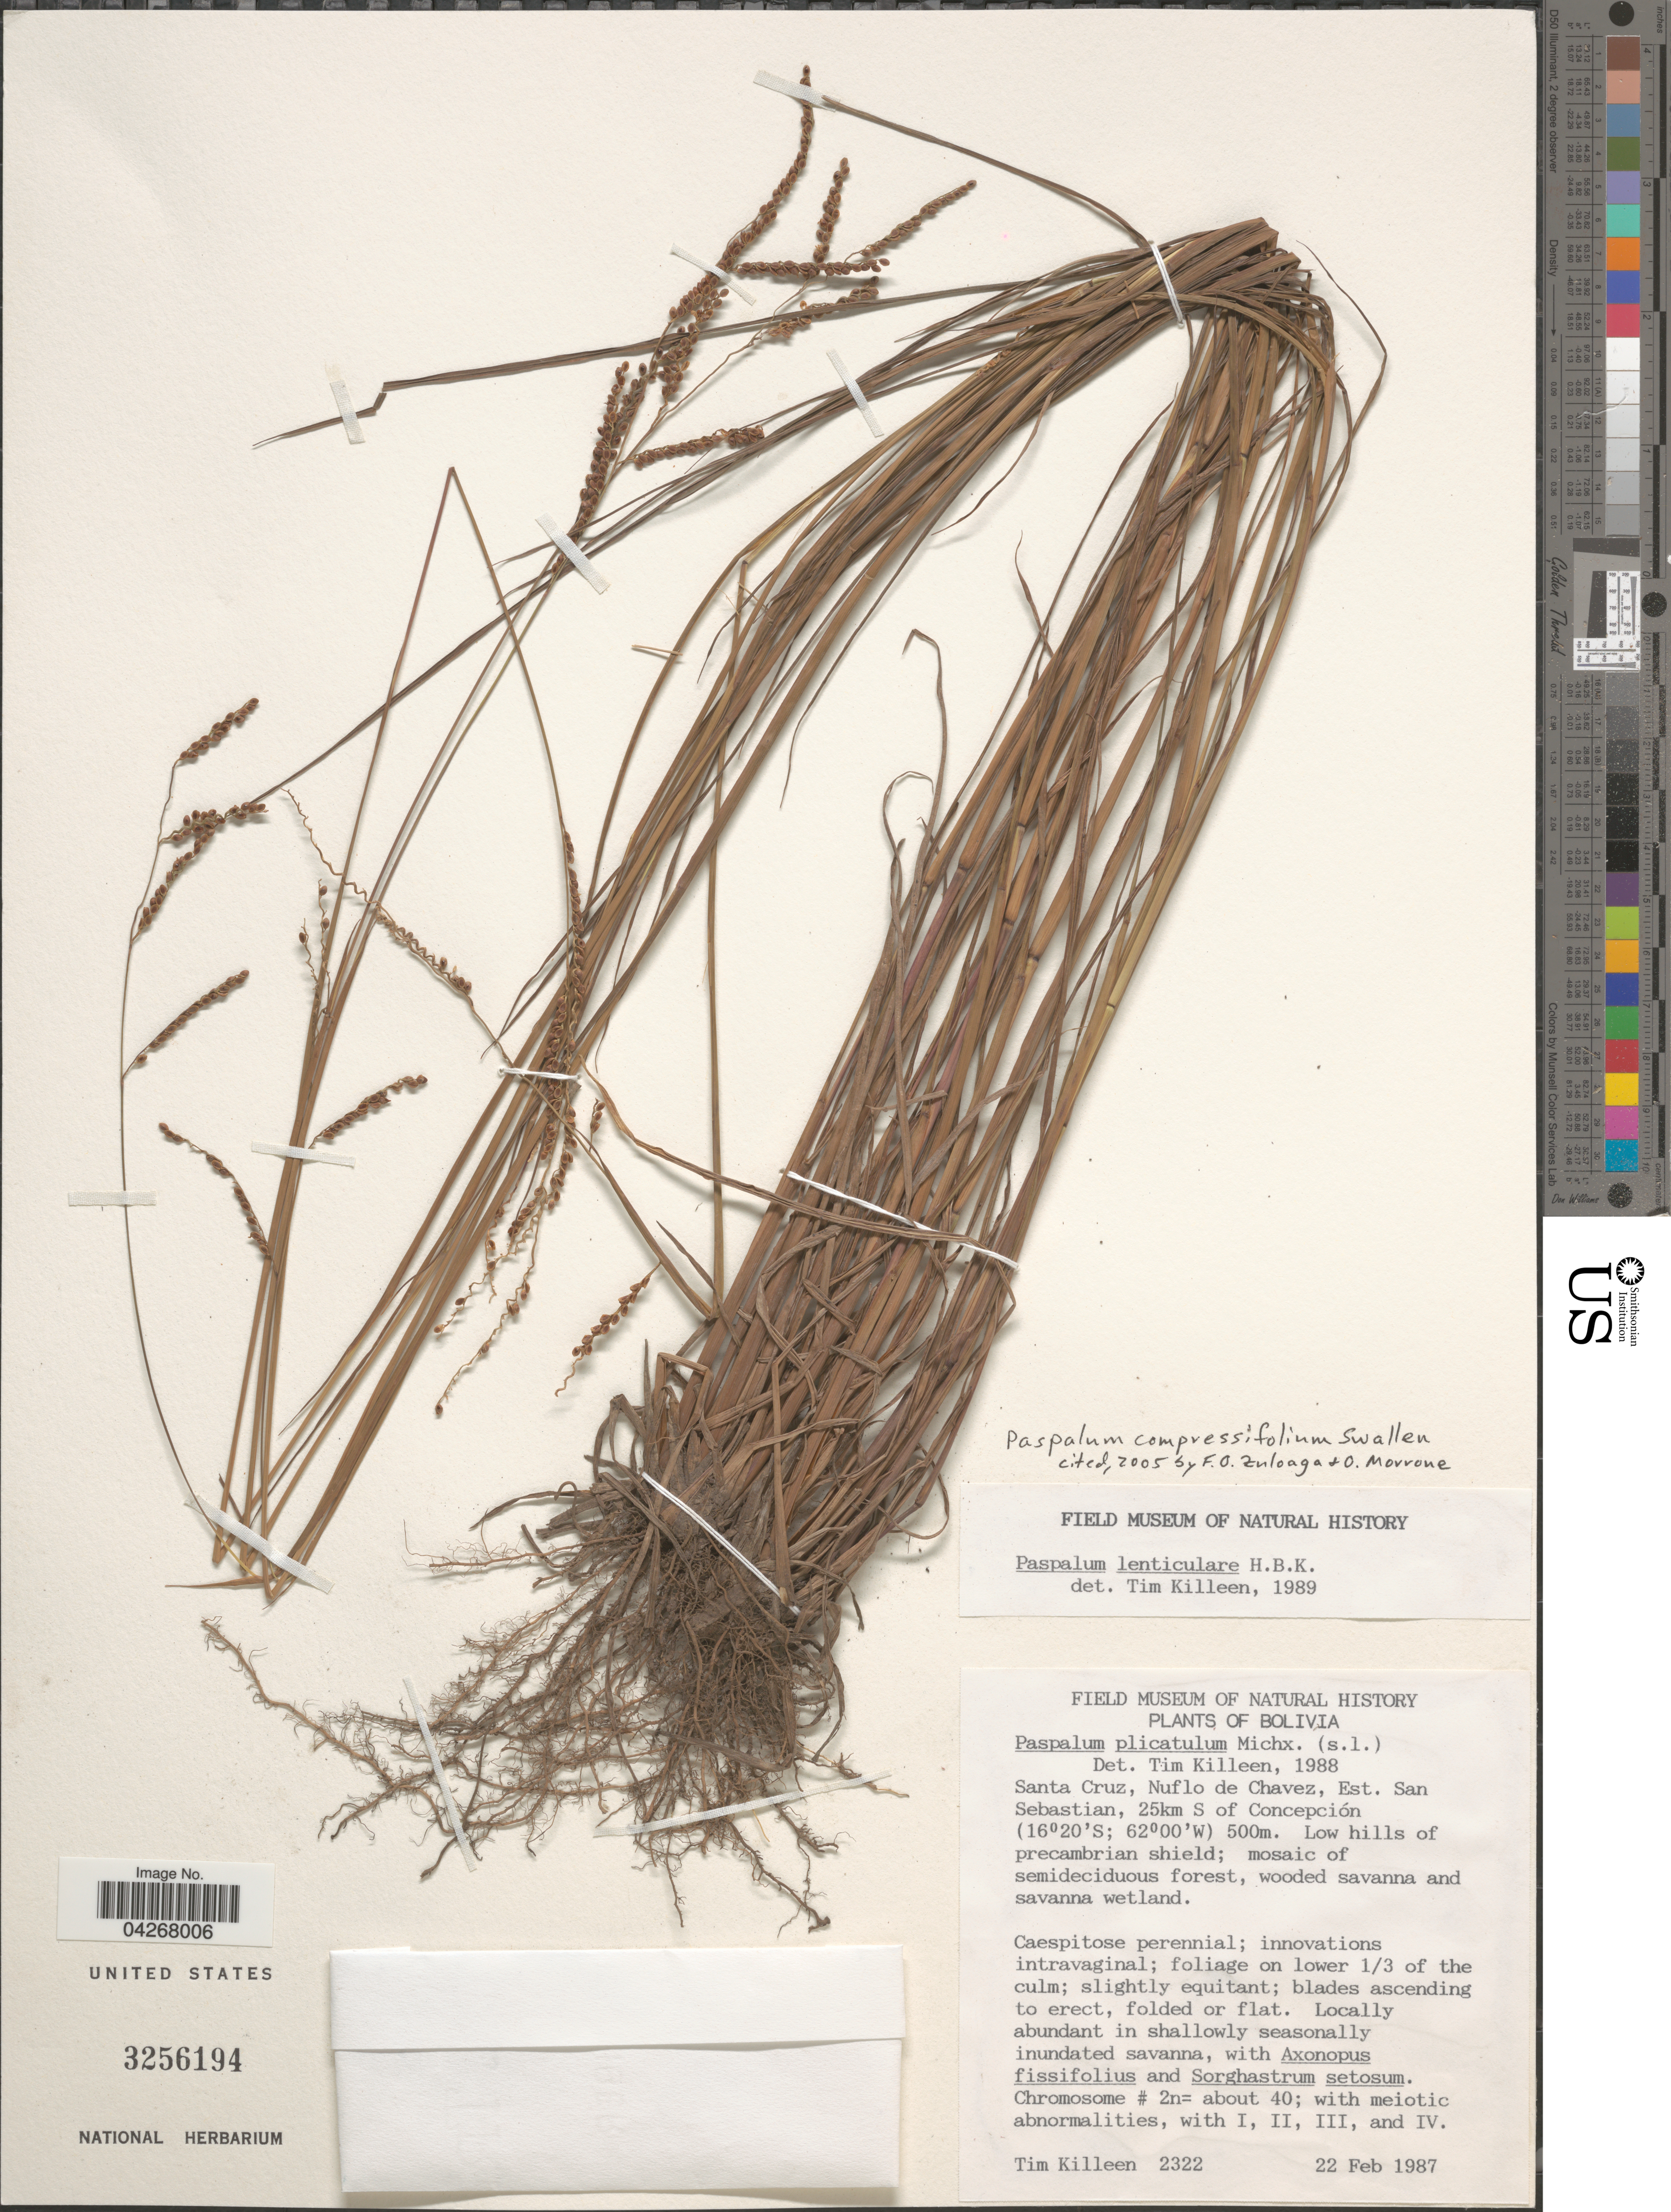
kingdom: Plantae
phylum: Tracheophyta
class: Liliopsida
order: Poales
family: Poaceae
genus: Paspalum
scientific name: Paspalum compressifolium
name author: Swallen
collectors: T. J. Killeen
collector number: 2322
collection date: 1987-02-22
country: Argentina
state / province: Santa Cruz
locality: Nuflo de Chavez, Est. San Sebastian, 25km S of Concepción.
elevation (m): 500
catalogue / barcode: US 3256194